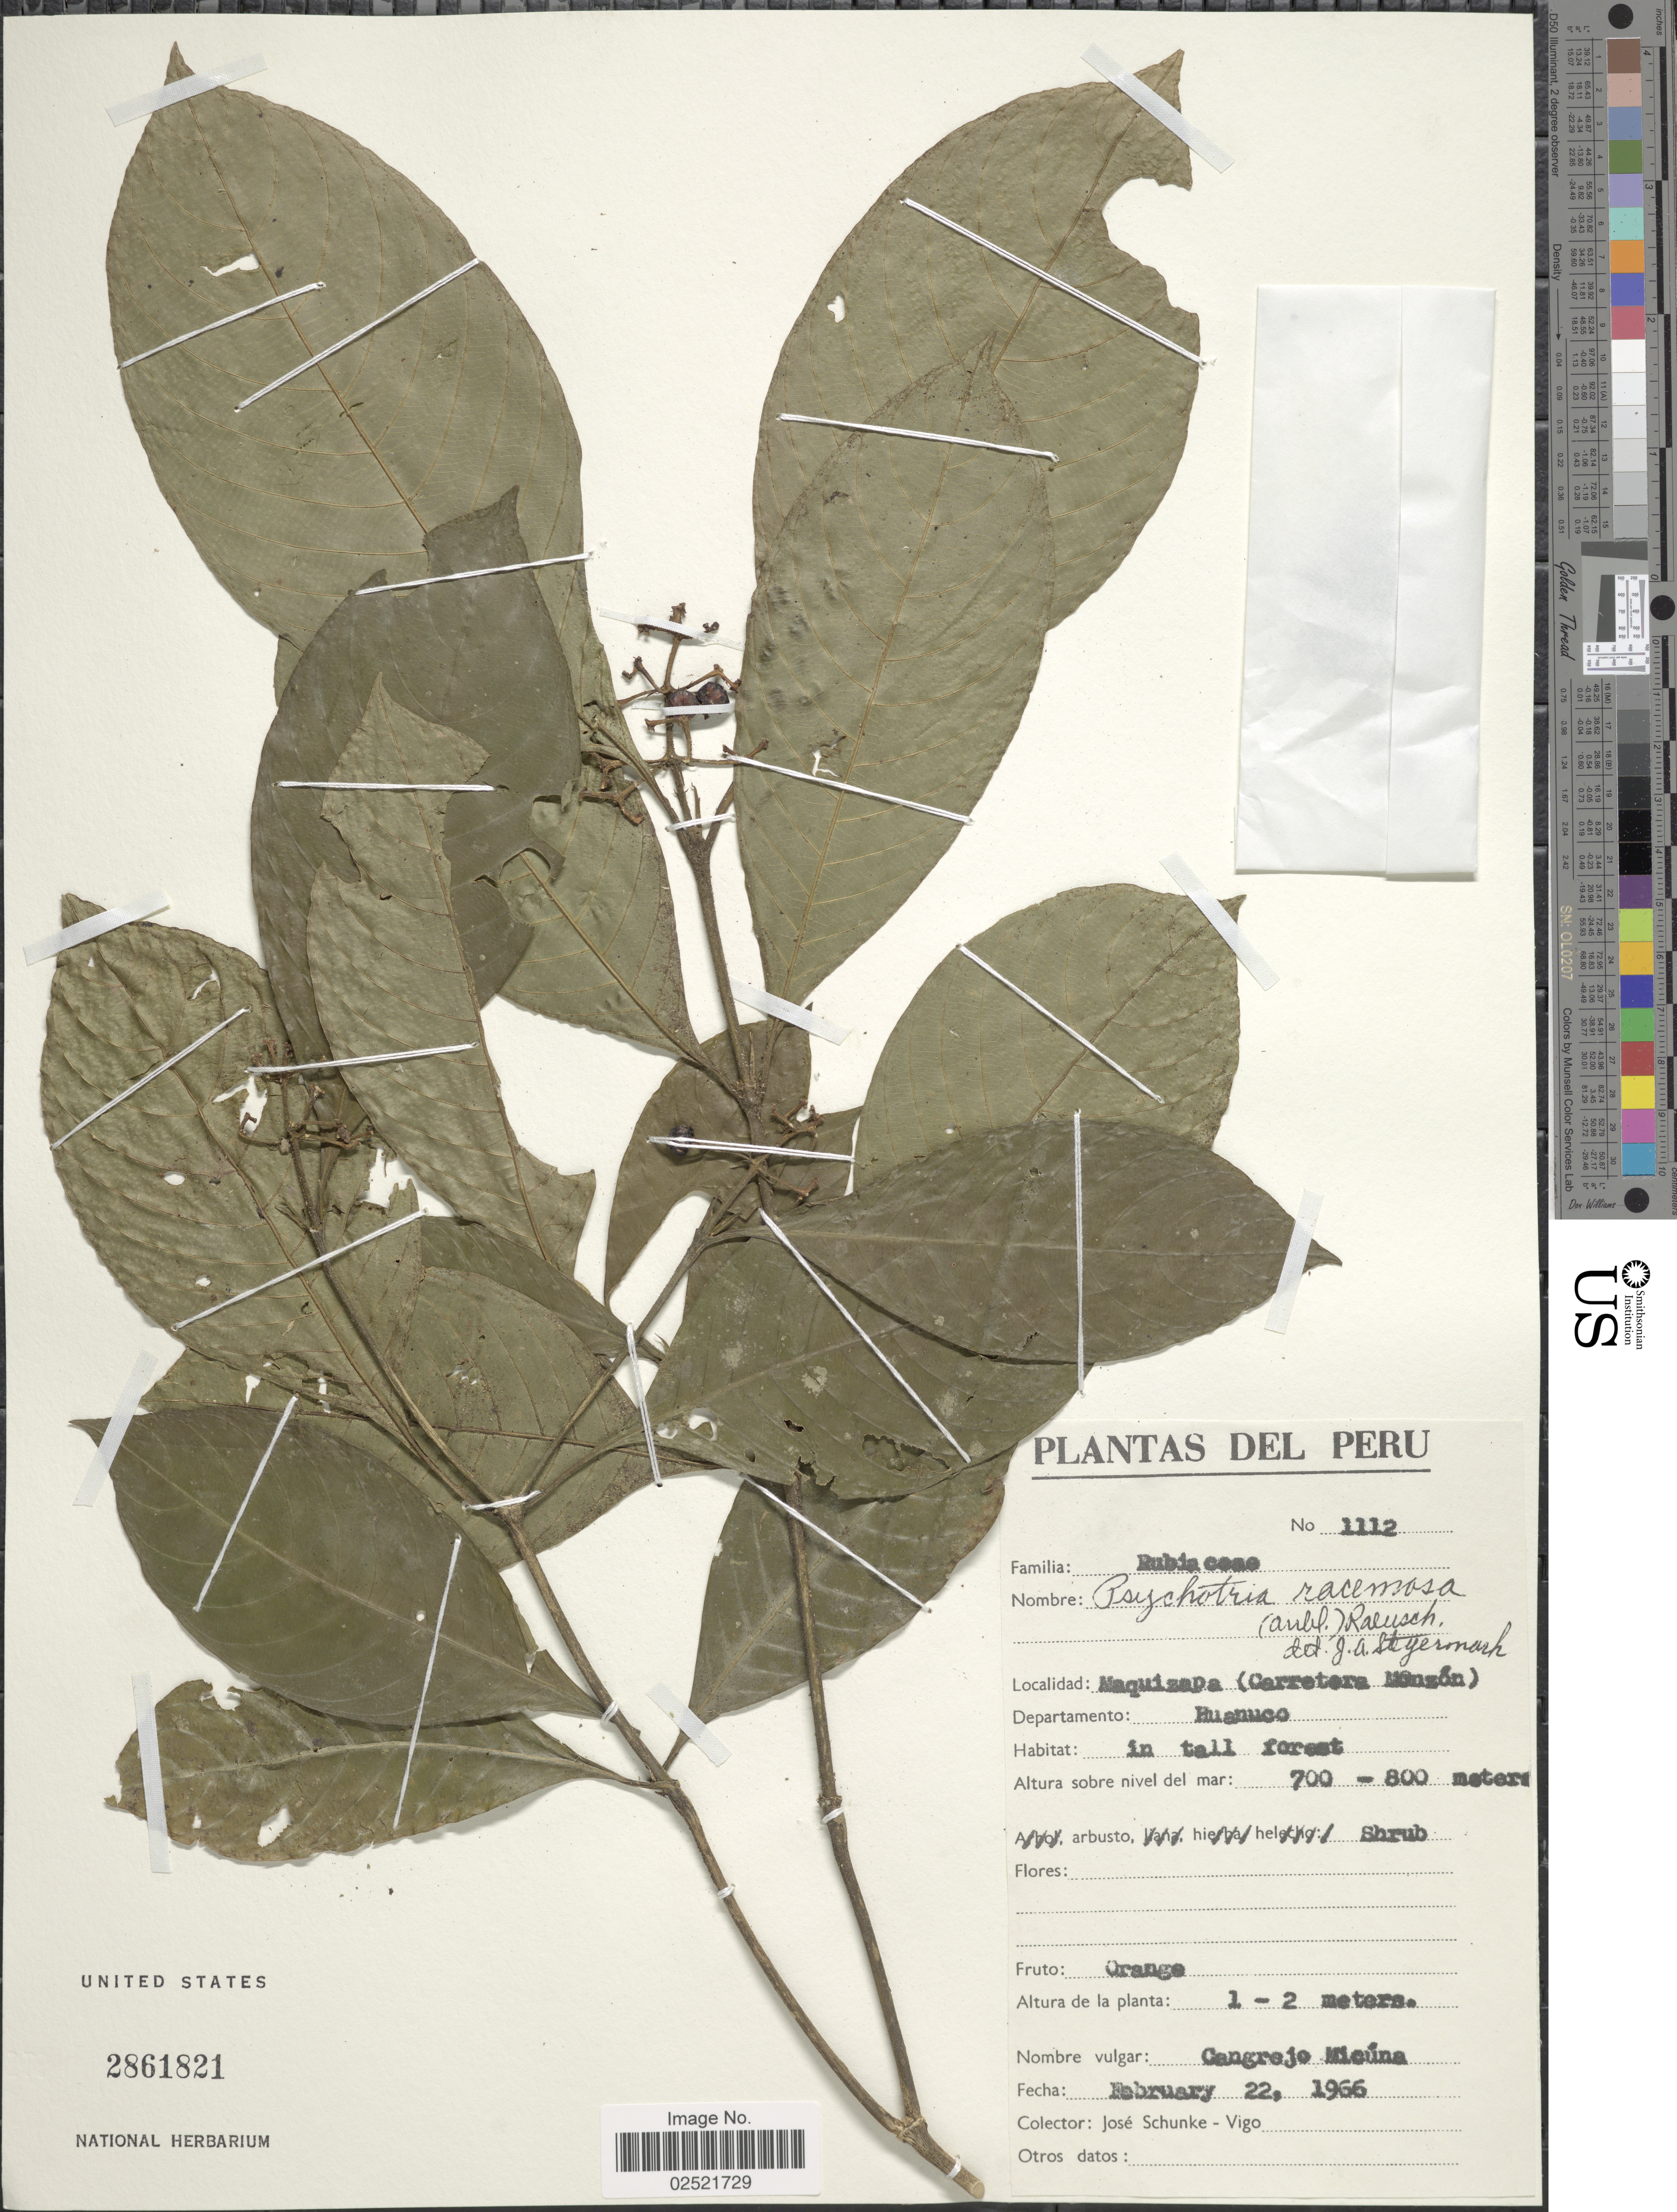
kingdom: Plantae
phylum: Tracheophyta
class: Magnoliopsida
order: Gentianales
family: Rubiaceae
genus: Psychotria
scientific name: Psychotria racemosa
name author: (Aubl.) Raeuschel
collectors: J. Schunke Vigo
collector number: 1112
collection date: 1966-02-22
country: Peru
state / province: Huánuco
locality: Maquizapa (Carretera Manzon)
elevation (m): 700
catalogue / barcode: US 2861821